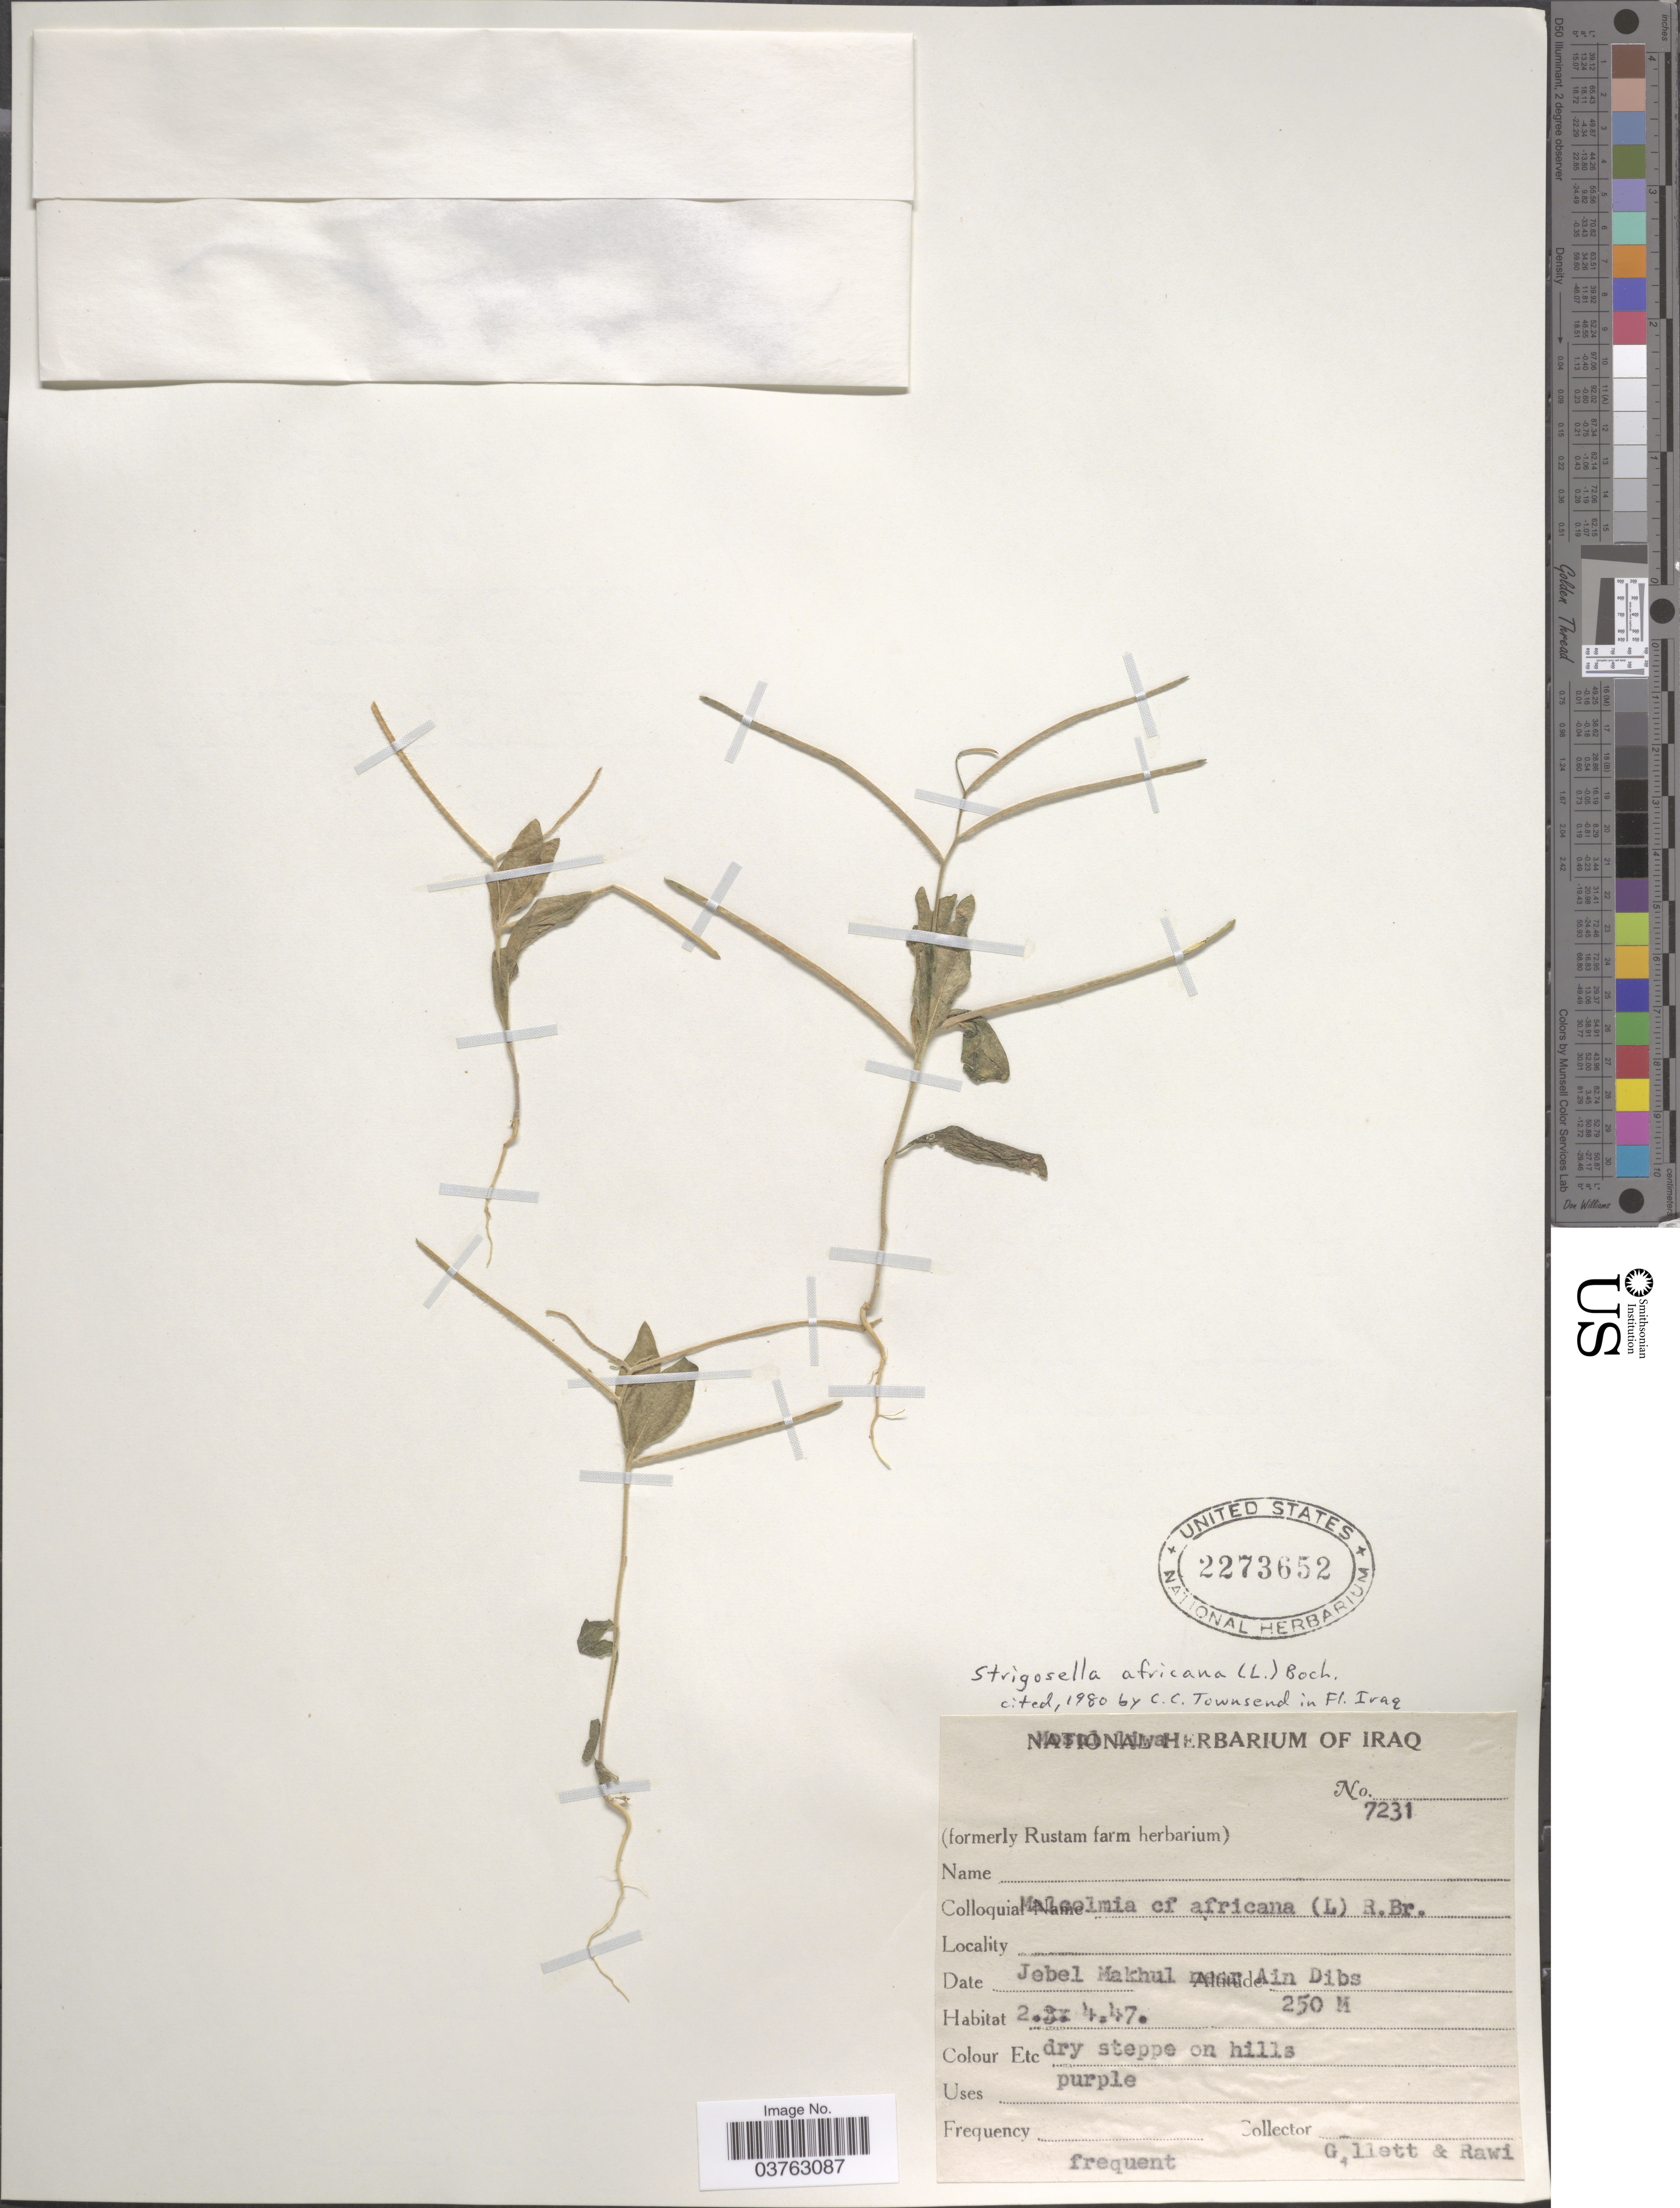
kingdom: Plantae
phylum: Tracheophyta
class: Magnoliopsida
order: Brassicales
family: Brassicaceae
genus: Malcolmia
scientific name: Malcolmia africana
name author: (L.) W.T. Aiton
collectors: Gillett, -- & -. Rawi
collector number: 7231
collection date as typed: Transcribed d/m/y: 2/4/47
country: Iraq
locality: Mosul liwa. Jebel Makhul near Ain Dibs.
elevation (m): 250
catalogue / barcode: US 2273652